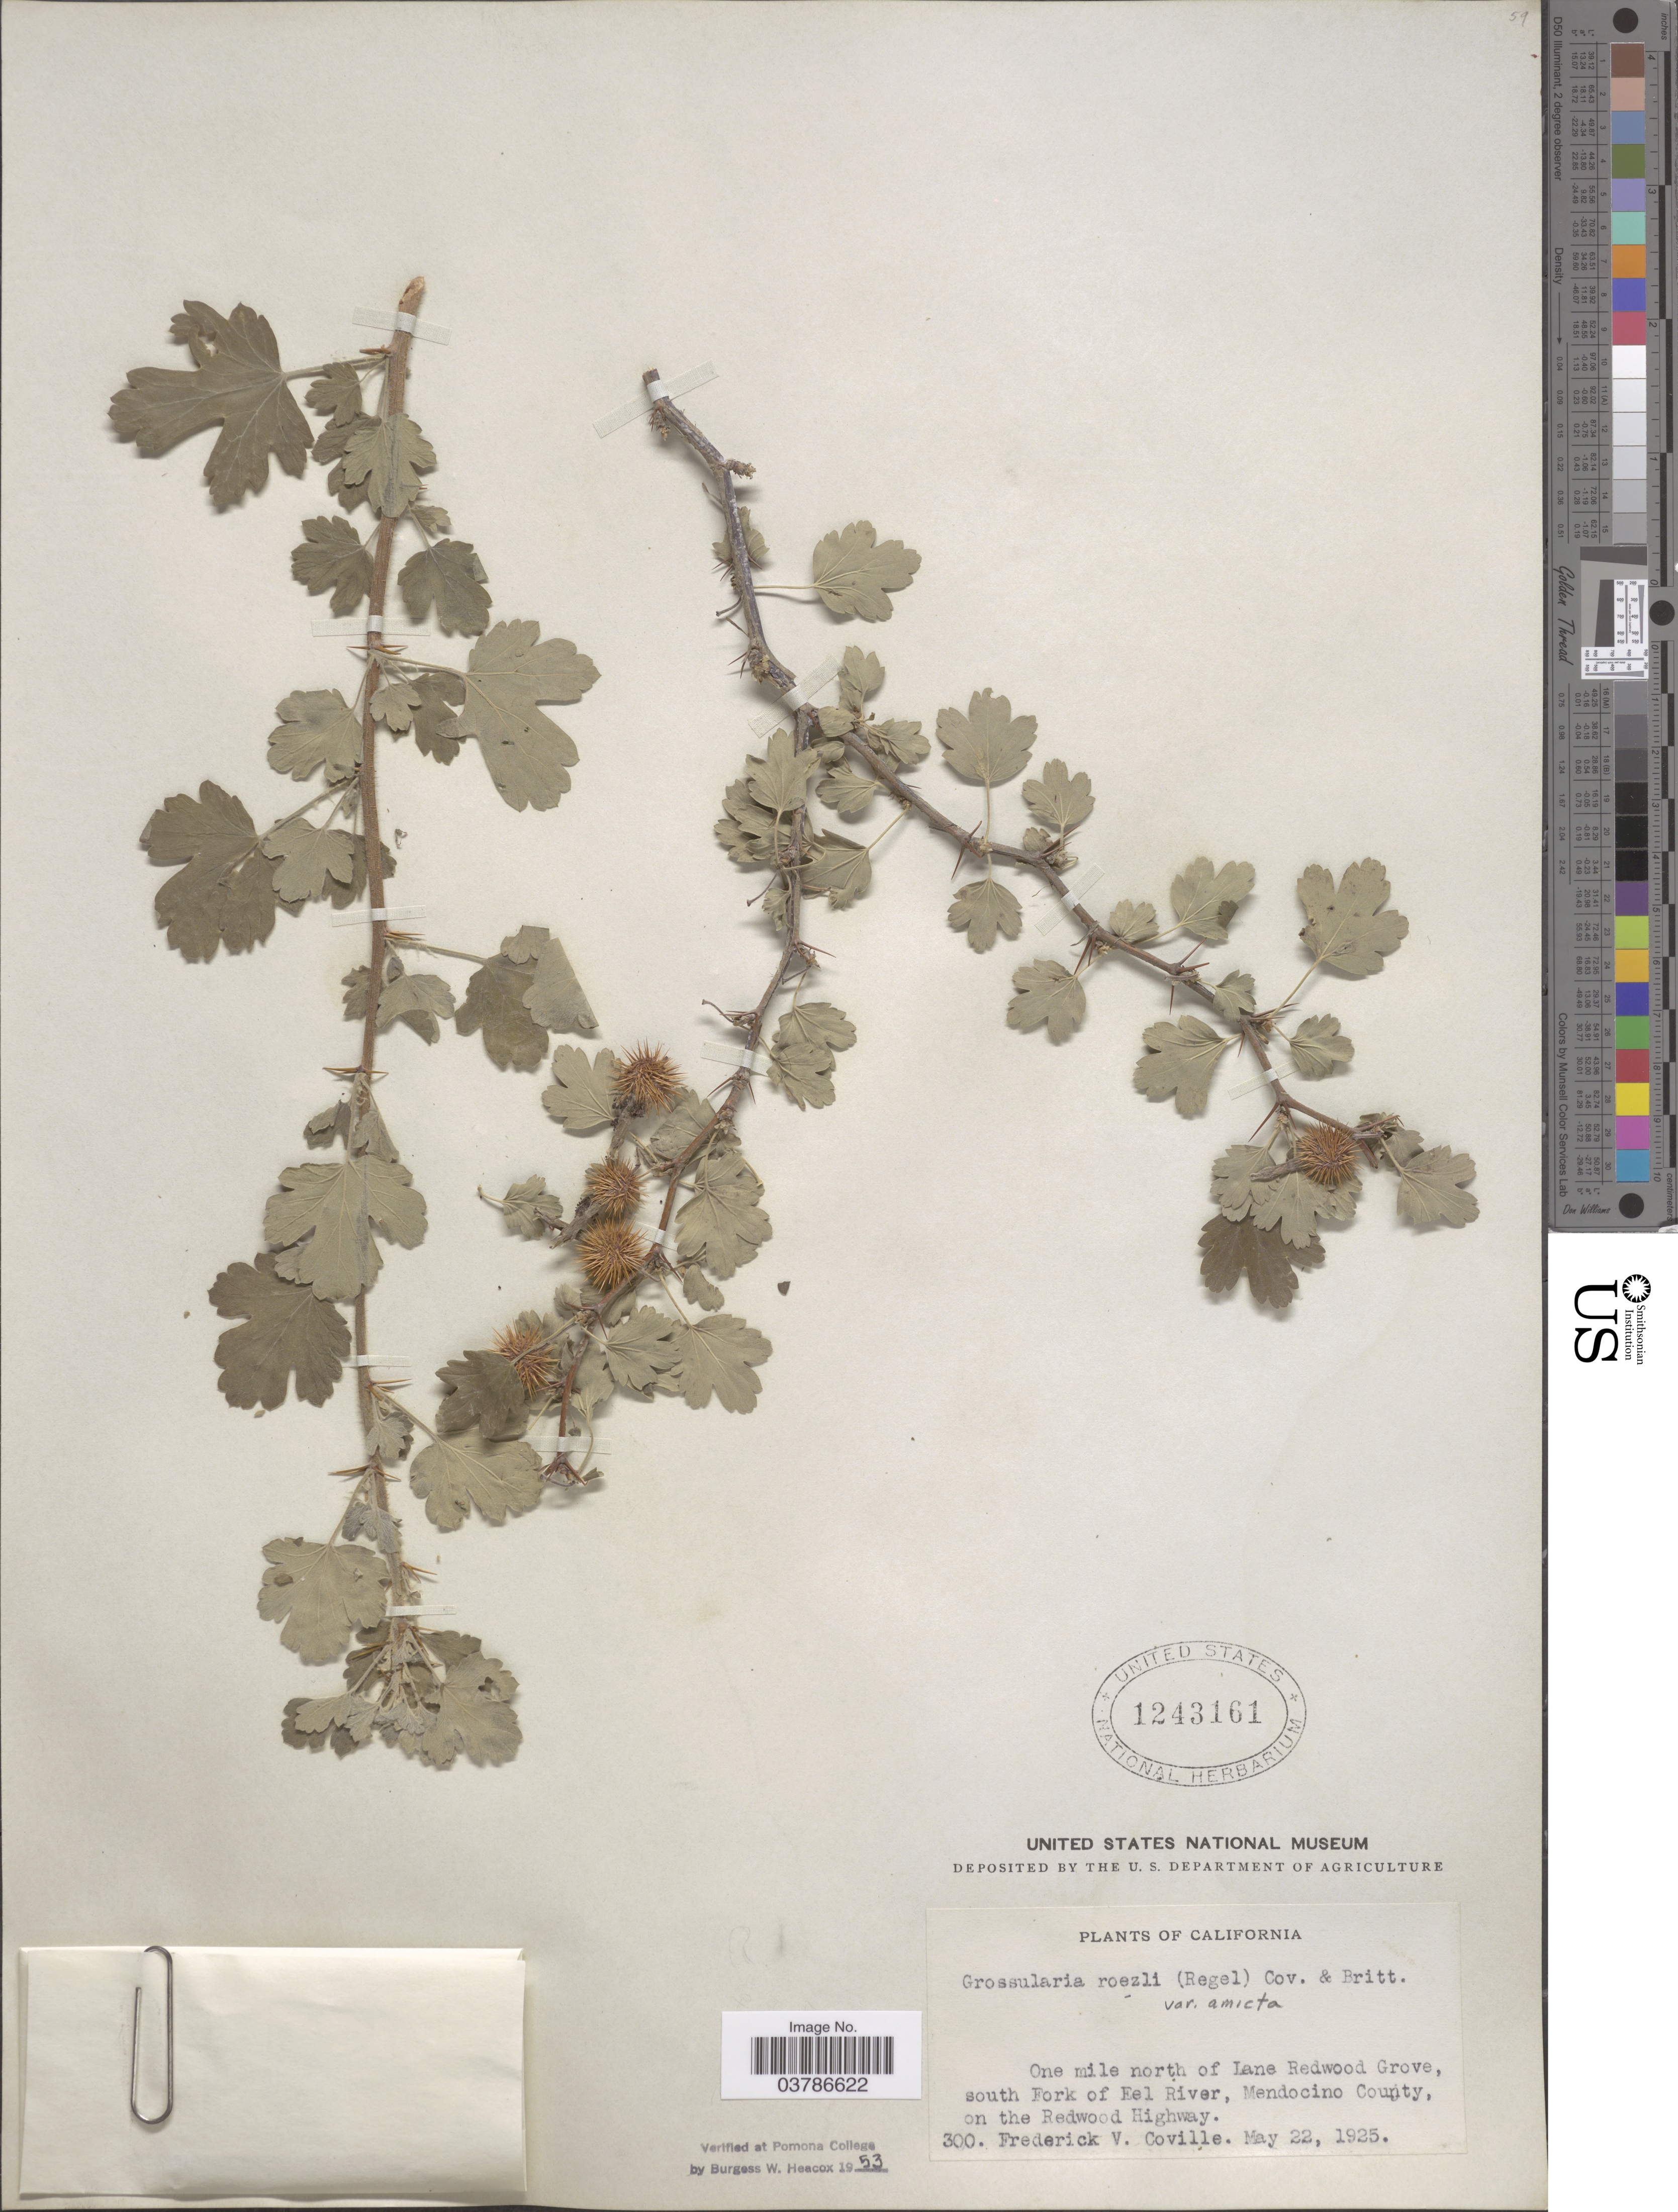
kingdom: Plantae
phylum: Tracheophyta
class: Magnoliopsida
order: Saxifragales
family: Grossulariaceae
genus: Ribes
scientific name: Ribes roezlii var. amictum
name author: (Greene) Jeps.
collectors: F. V. Coville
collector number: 300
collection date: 1925-05-22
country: United States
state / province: California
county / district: Mendocino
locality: One mile north of Lane Redwood Grove, south Fork of Eel River, Mendocino County, on the Redwood Highway.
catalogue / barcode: US 1243161